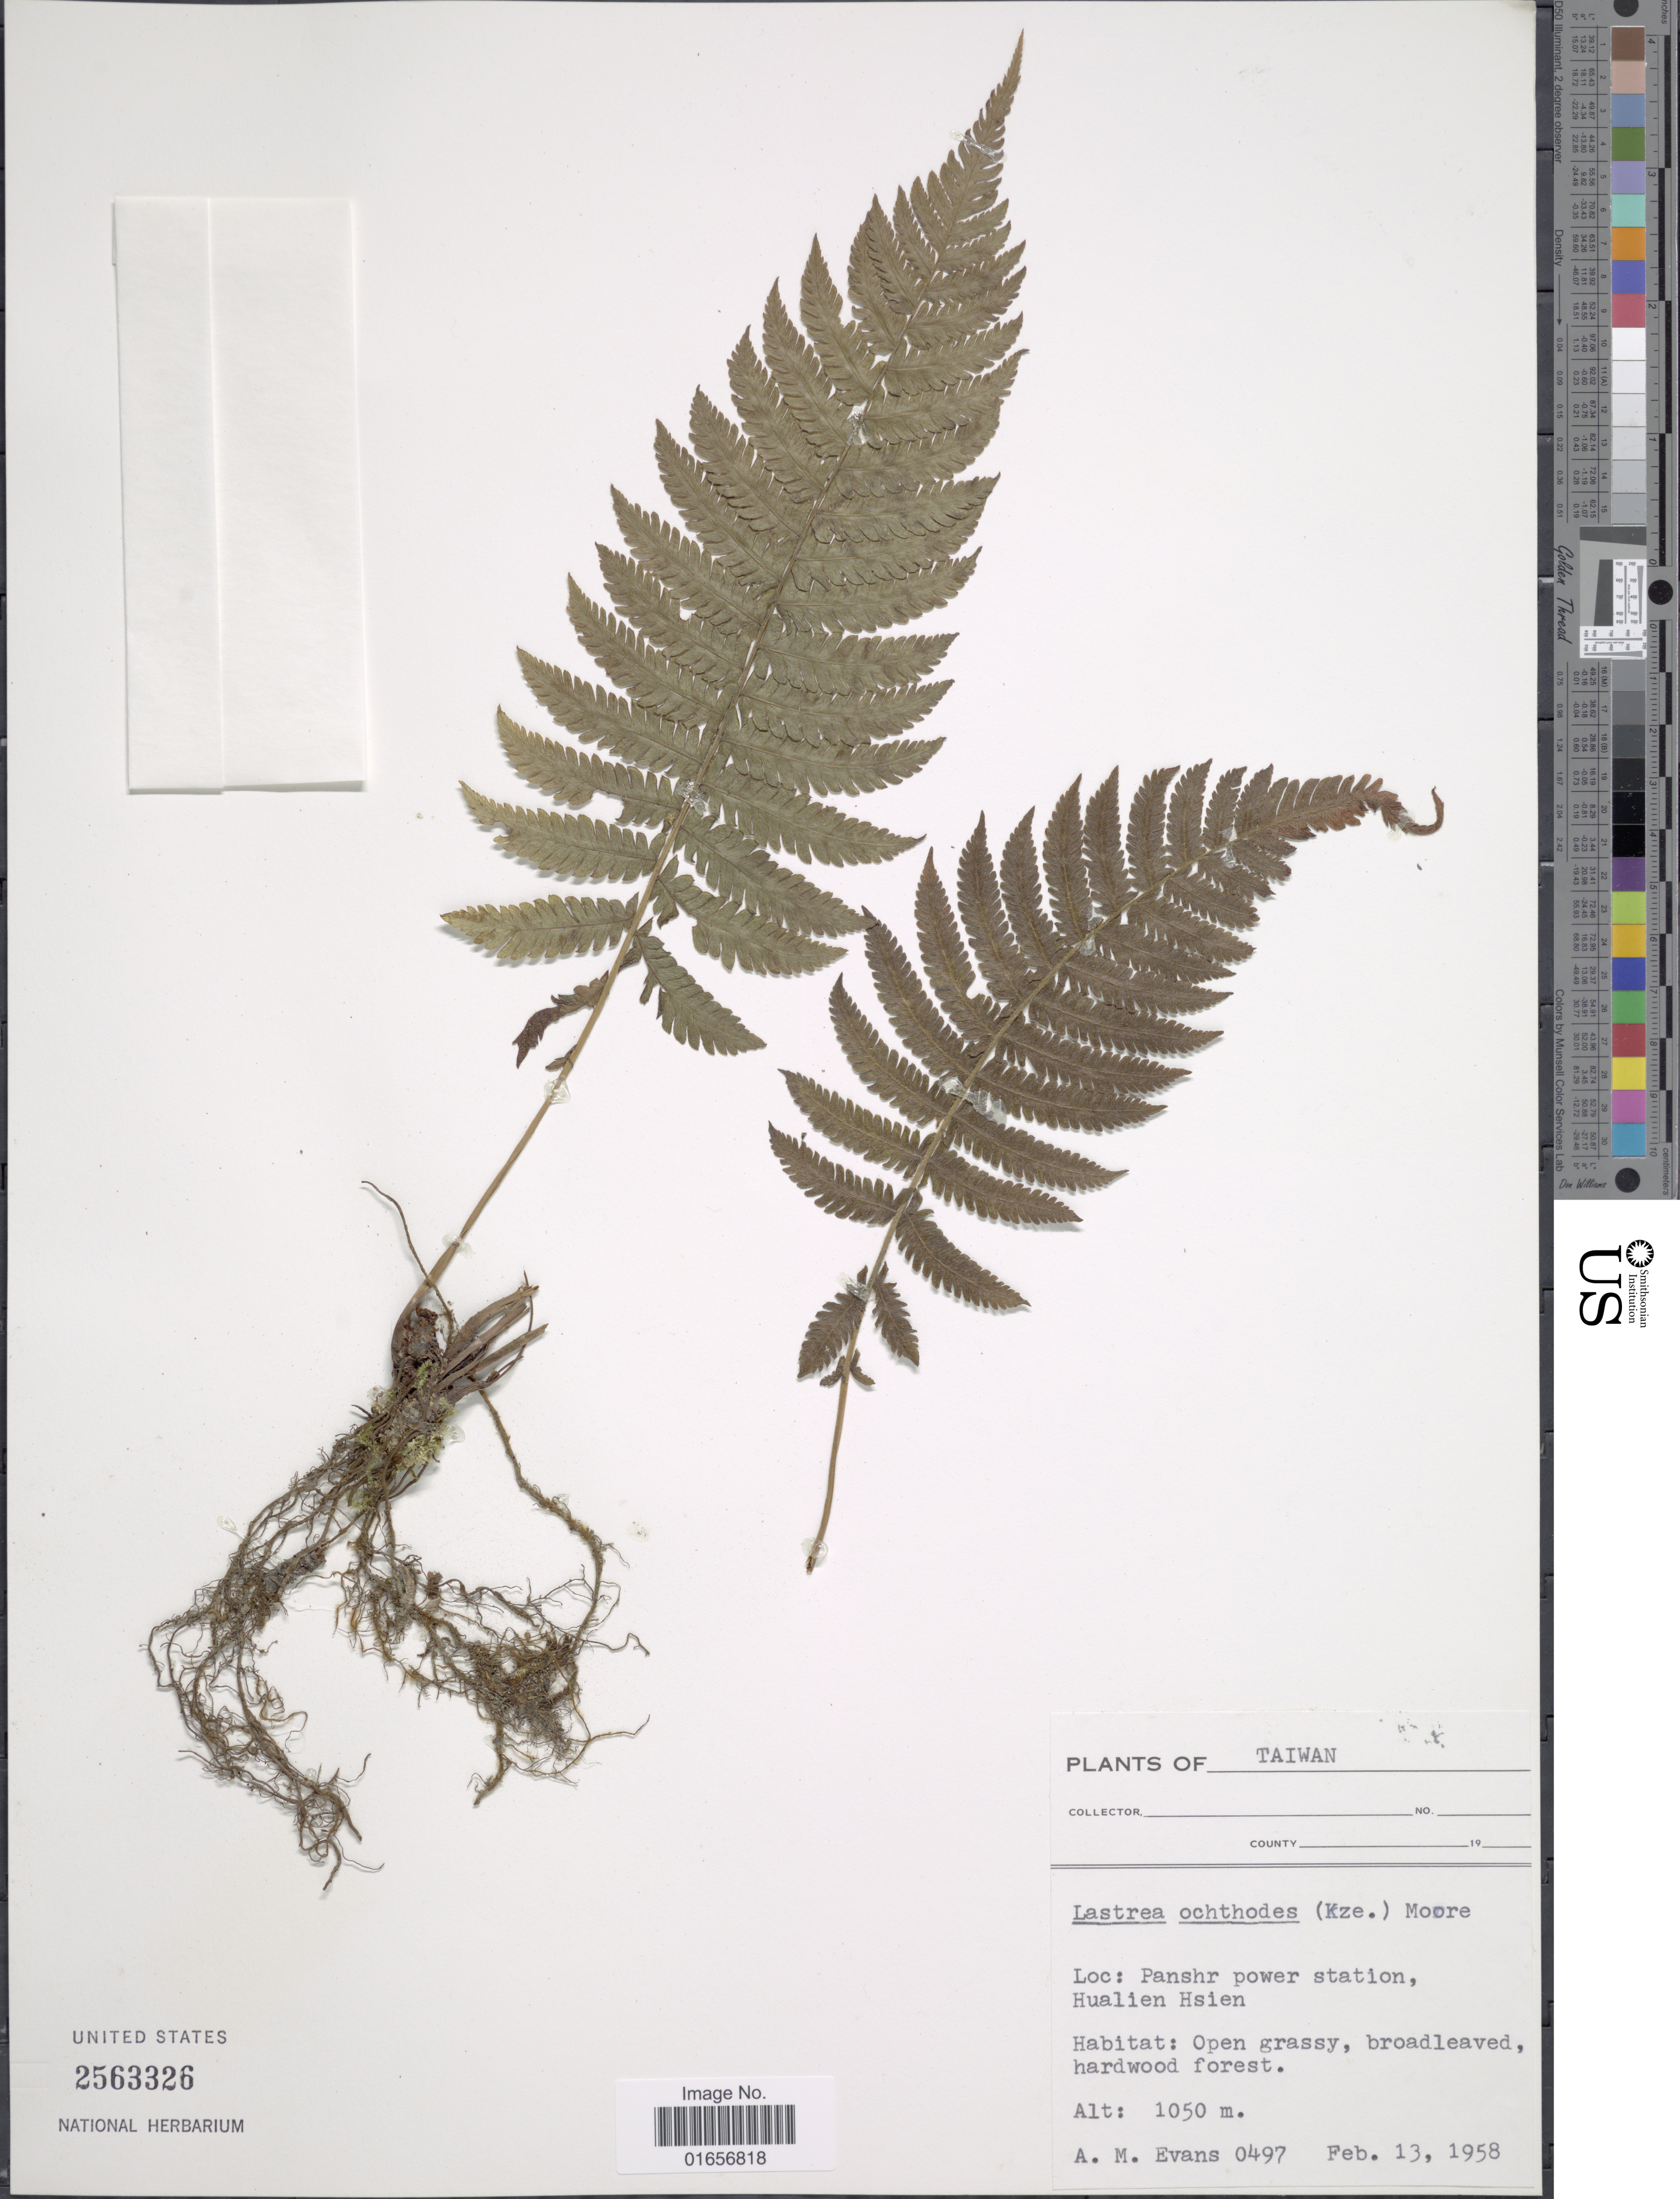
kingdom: Plantae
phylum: Tracheophyta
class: Polypodiopsida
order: Polypodiales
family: Thelypteridaceae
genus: Pseudocyclosorus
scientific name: Pseudocyclosorus ochthodes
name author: (Kunze) Holttum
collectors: A. M. Evans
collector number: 0497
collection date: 1958-02-13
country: Taiwan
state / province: Hualien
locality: Panshr power station, Hualien Hsien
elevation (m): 1050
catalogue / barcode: US 2563326